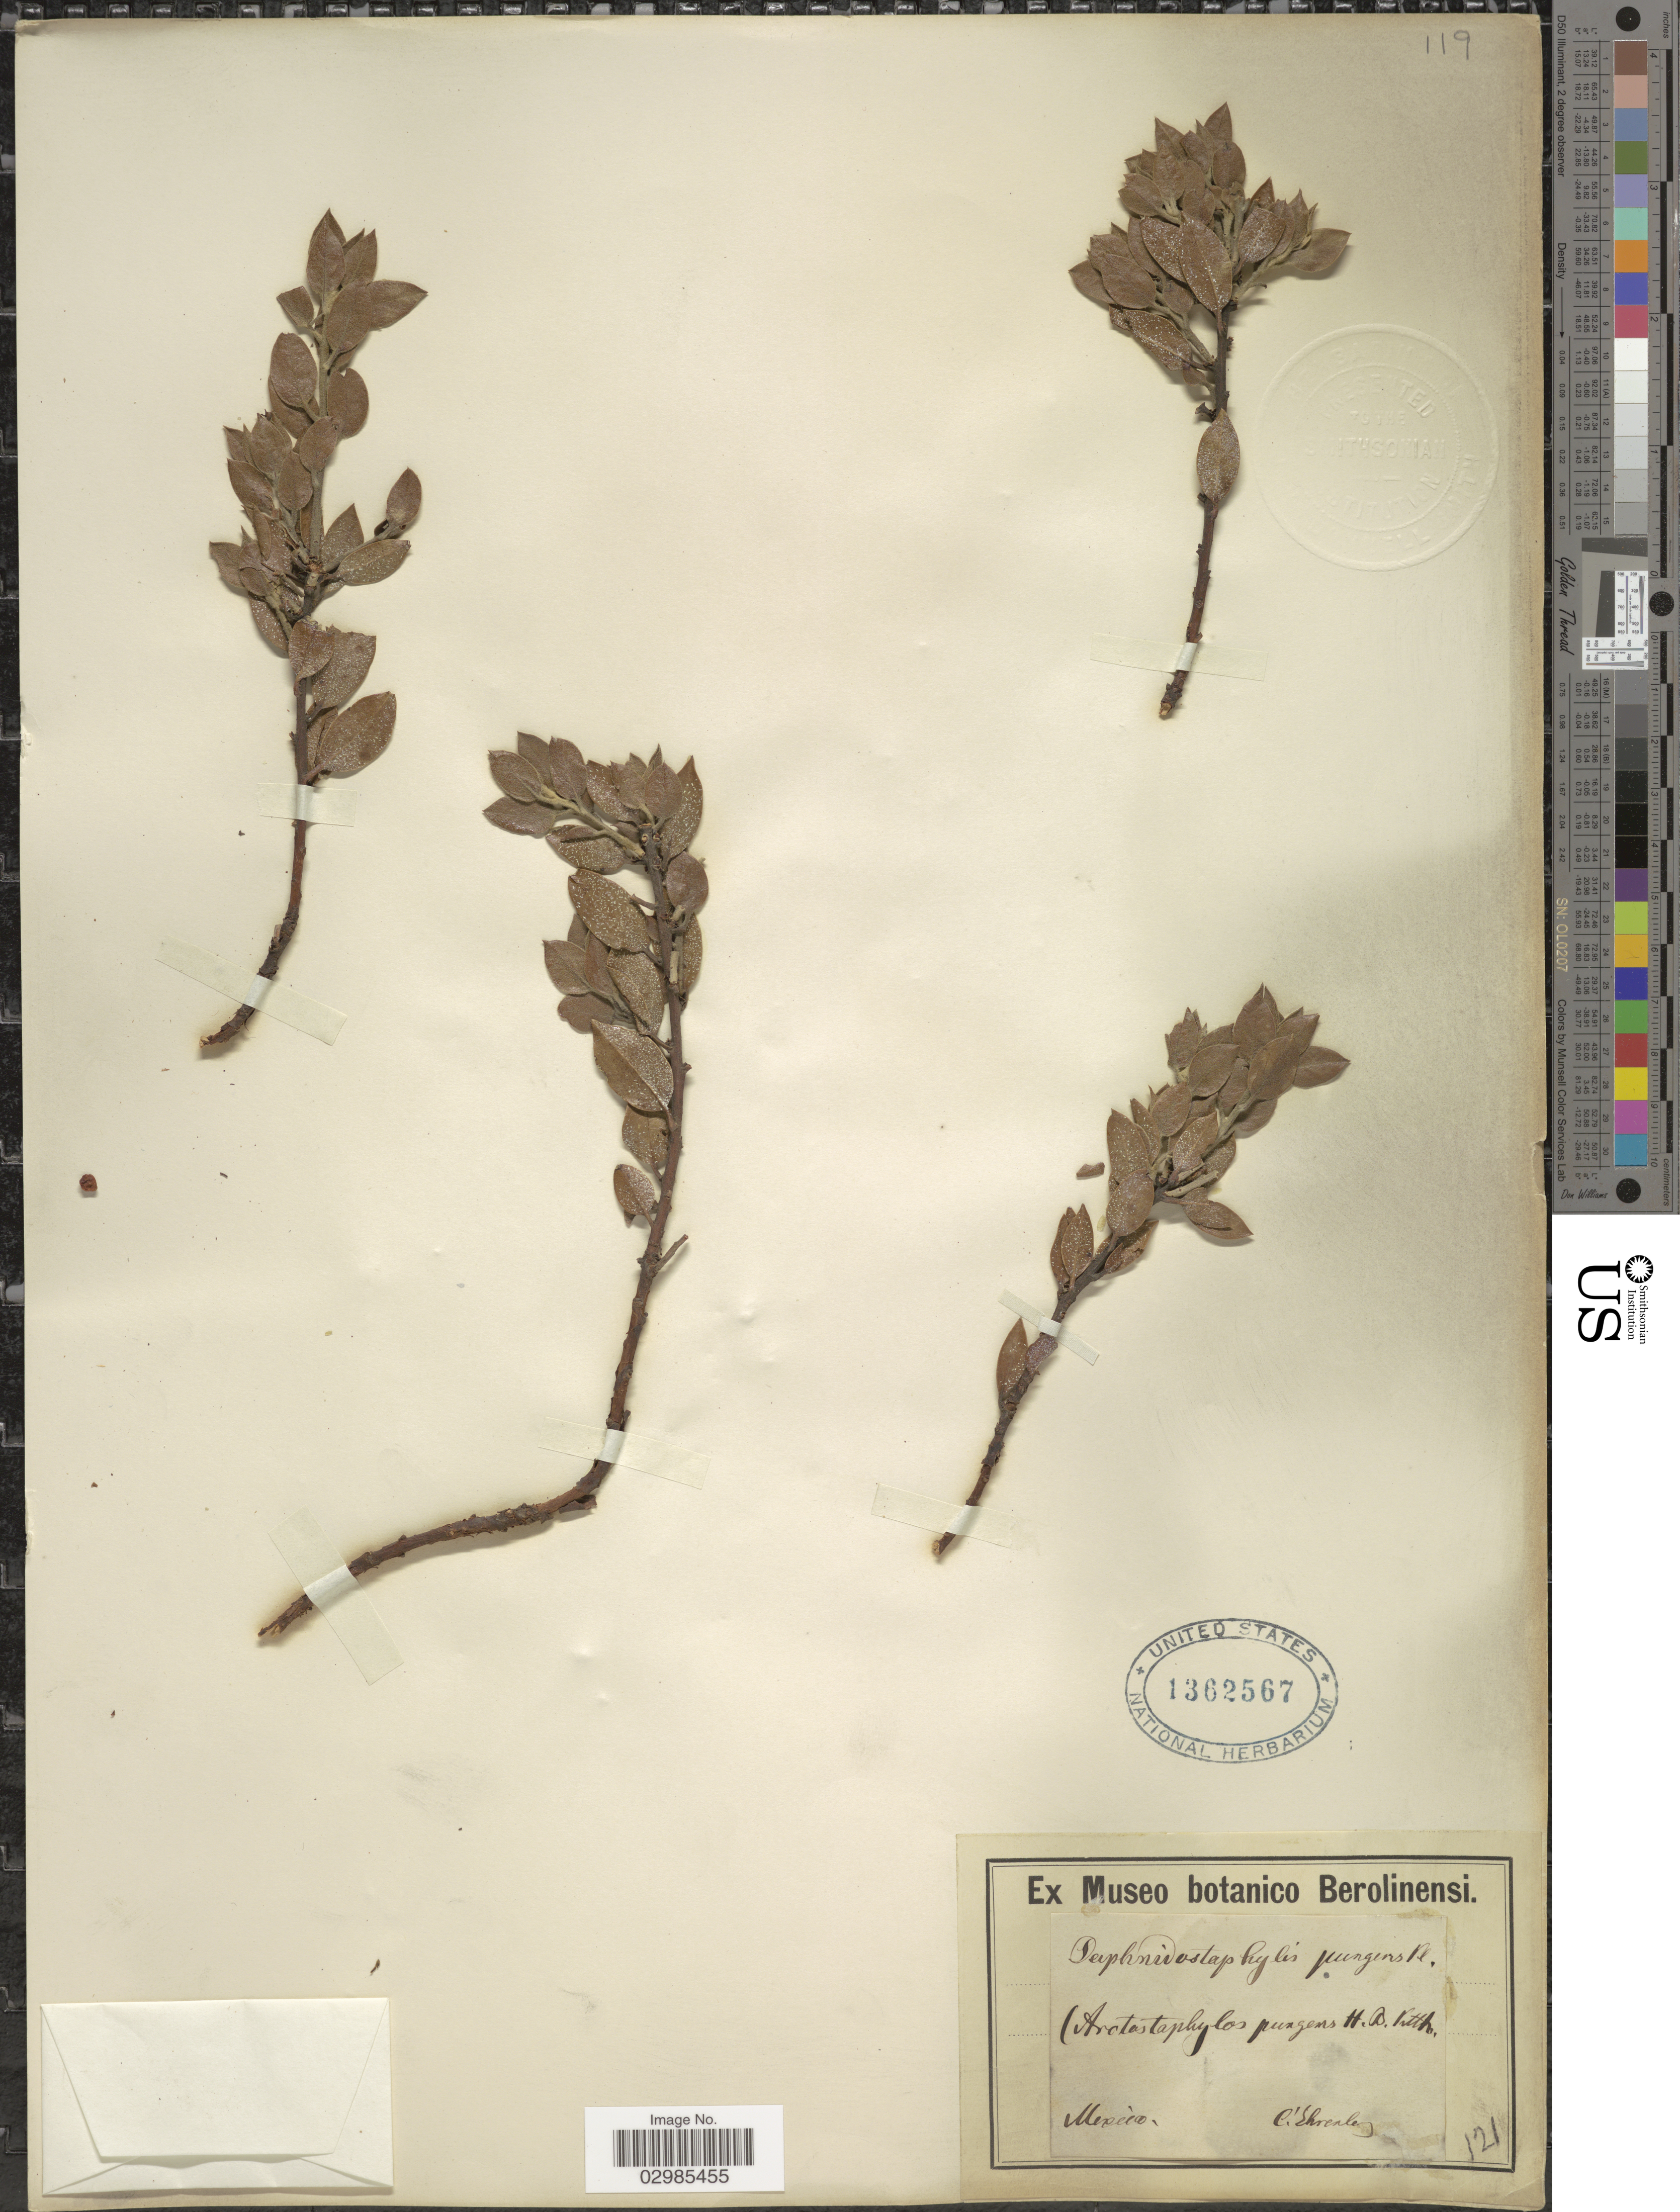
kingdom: Plantae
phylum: Tracheophyta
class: Magnoliopsida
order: Ericales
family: Ericaceae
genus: Arctostaphylos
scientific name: Arctostaphylos pungens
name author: Kunth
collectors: C. G. Ehrenberg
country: Mexico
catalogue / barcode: US 1362567